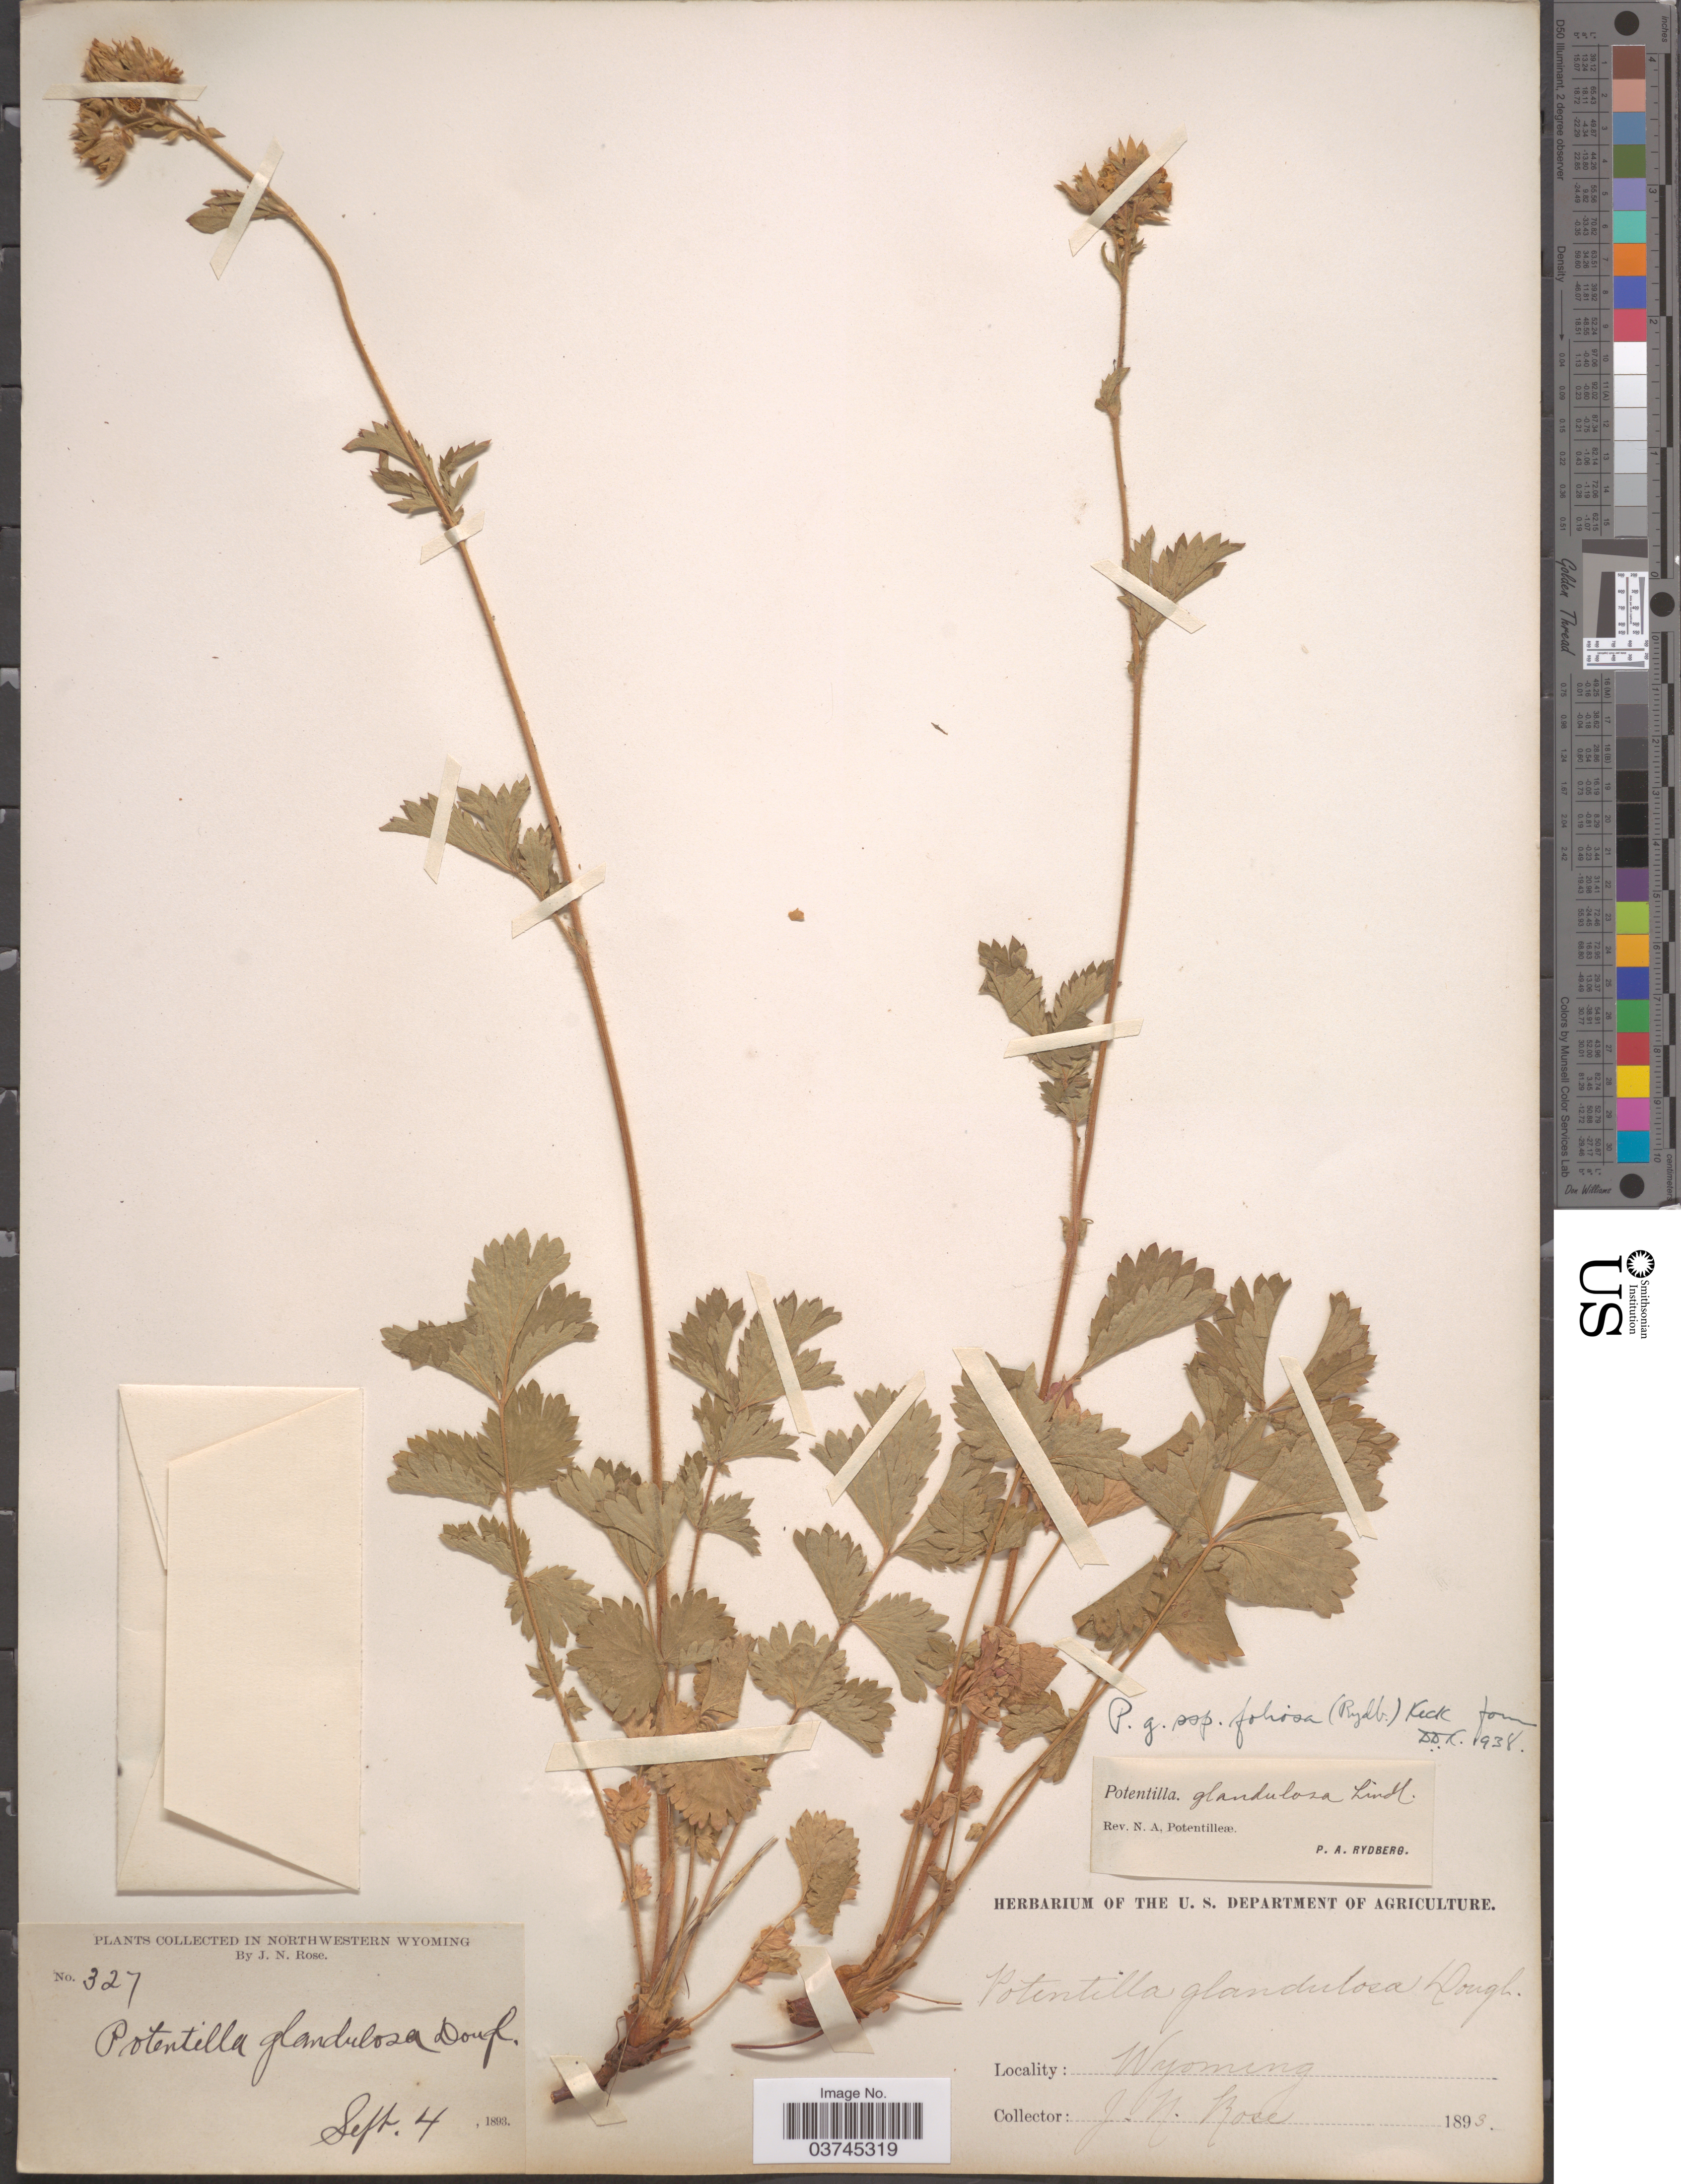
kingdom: Plantae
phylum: Tracheophyta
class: Magnoliopsida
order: Rosales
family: Rosaceae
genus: Drymocallis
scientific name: Drymocallis foliosa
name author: Rydb.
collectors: J. N. Rose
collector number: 327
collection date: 1893-09-04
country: United States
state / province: Wyoming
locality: Northwestern Wyoming.